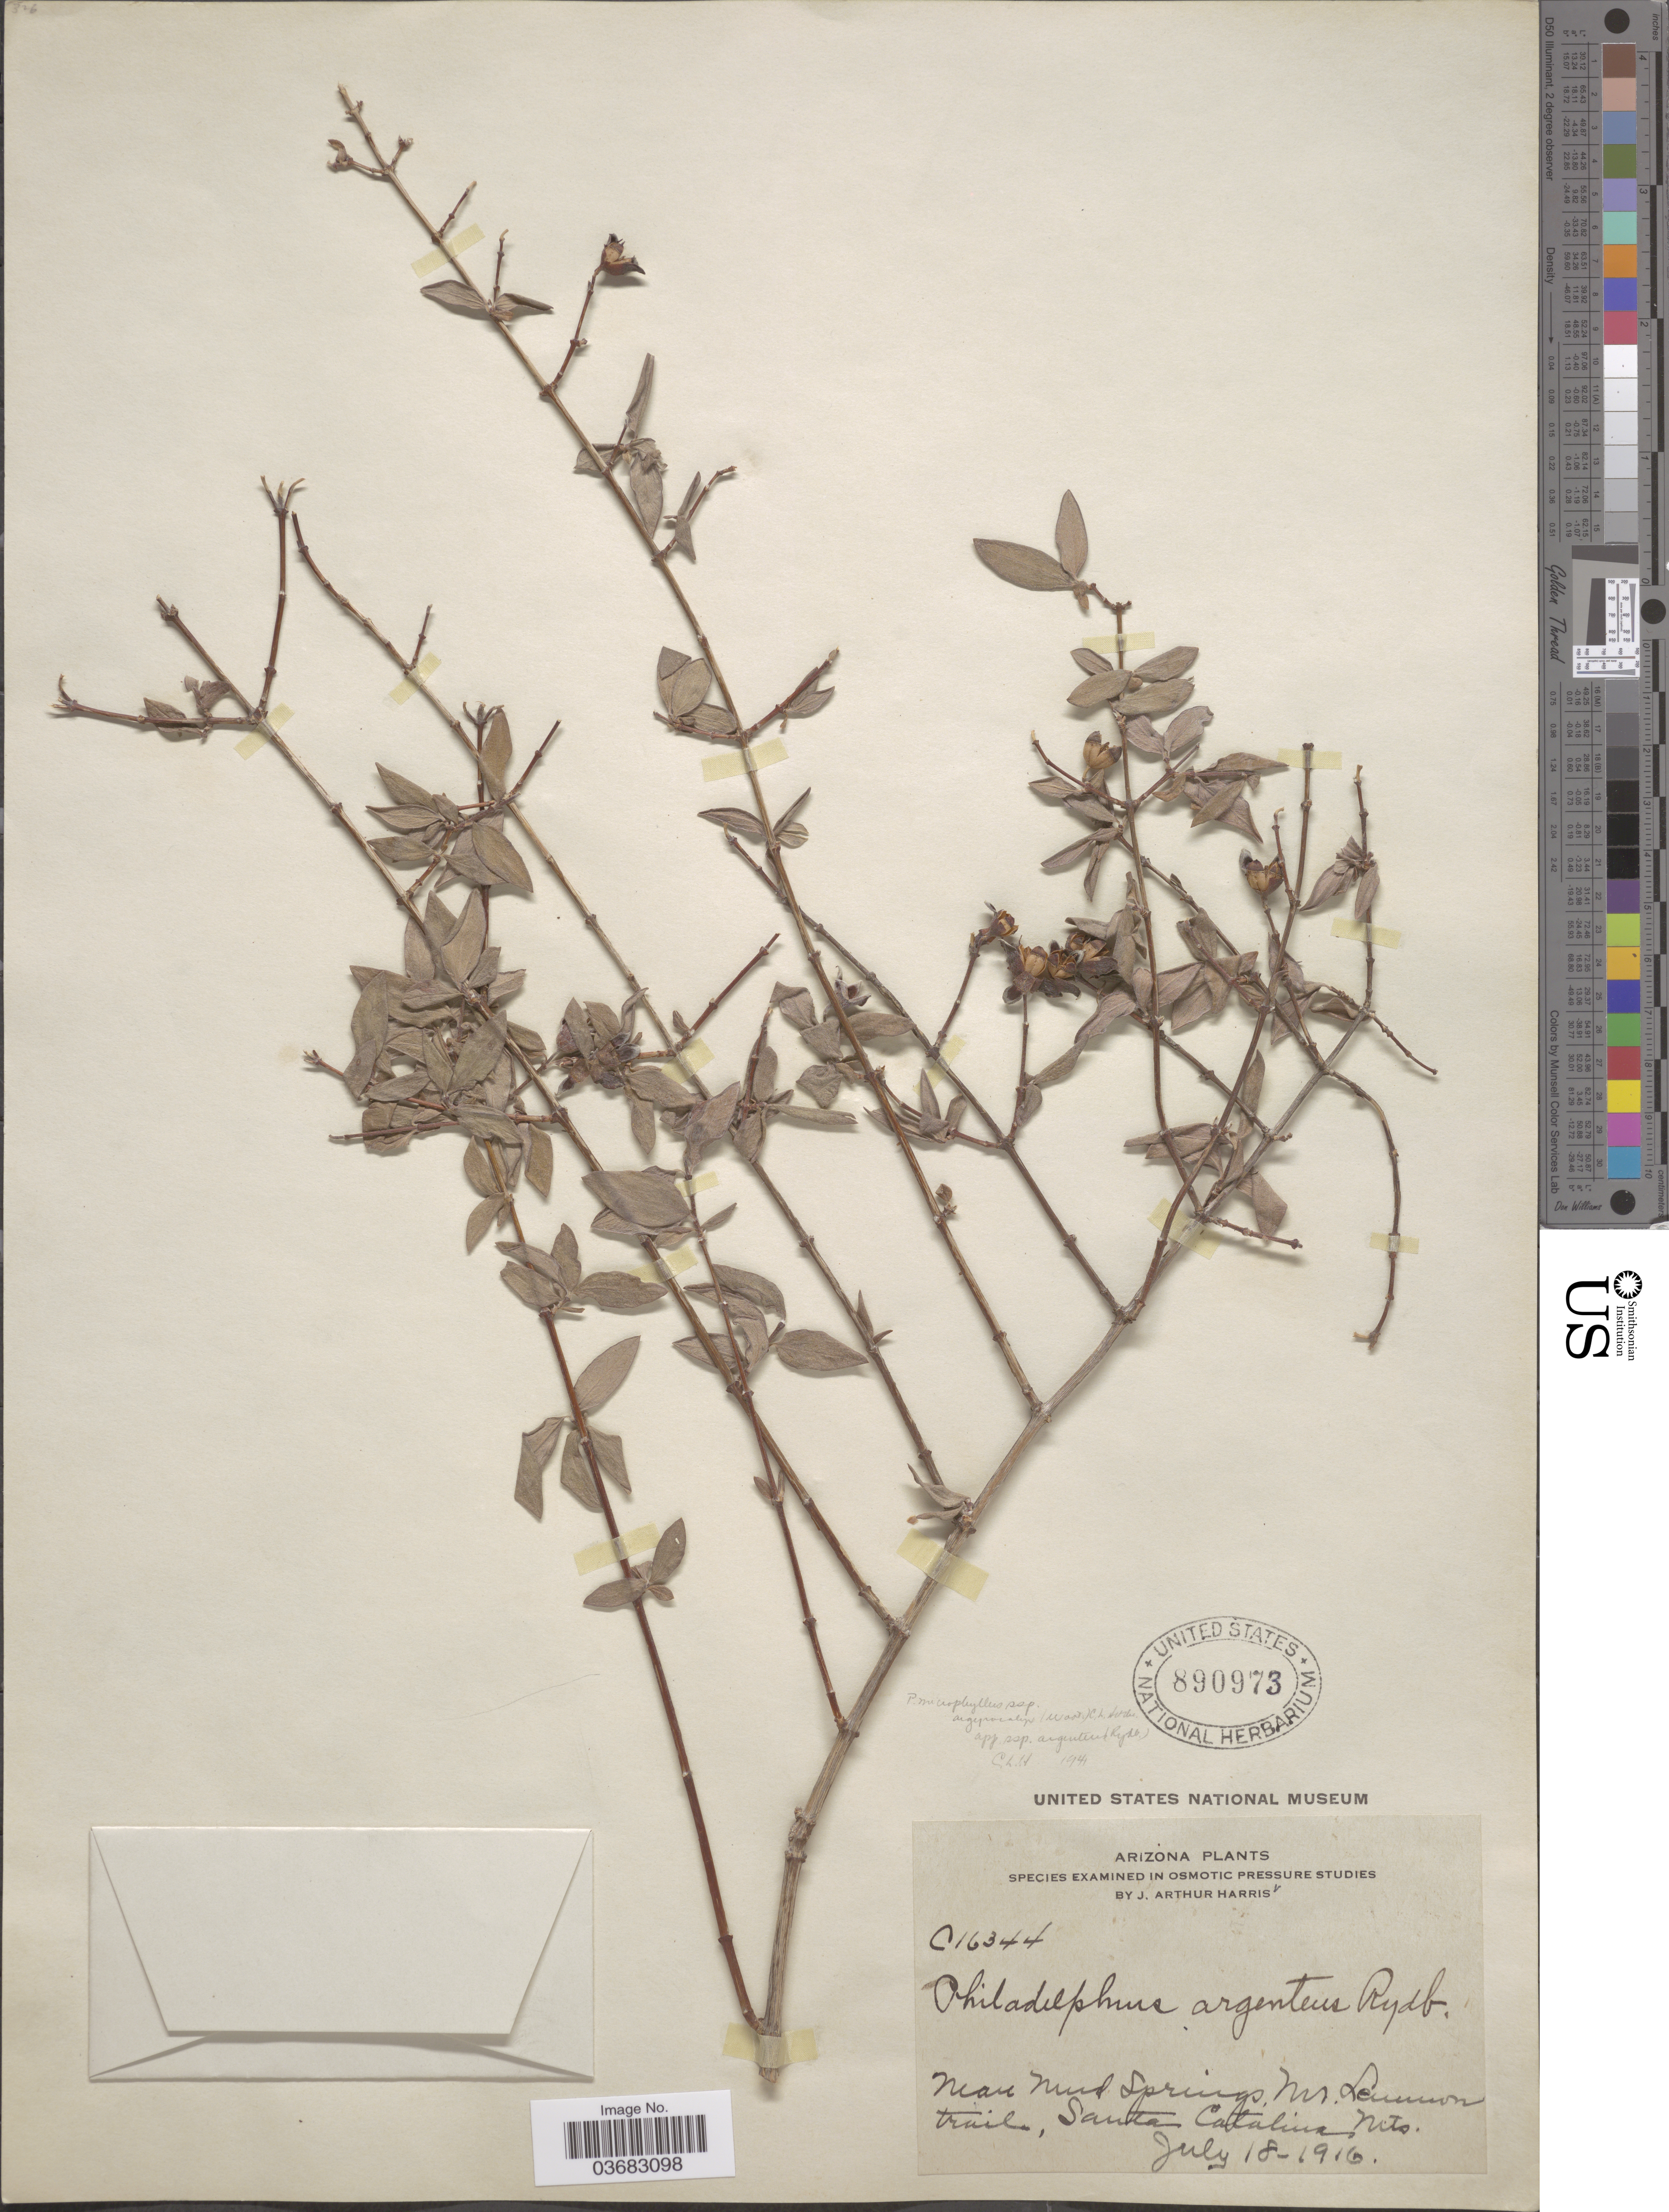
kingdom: Plantae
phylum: Tracheophyta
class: Magnoliopsida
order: Cornales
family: Hydrangeaceae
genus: Philadelphus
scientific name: Philadelphus argenteus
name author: Rydb.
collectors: J. A. Harris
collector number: C16344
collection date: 1916-07-18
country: United States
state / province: Arizona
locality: Near Mud Springs, Mt. Lemmon Trail, Santa Catalina Mts.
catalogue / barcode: US 890973